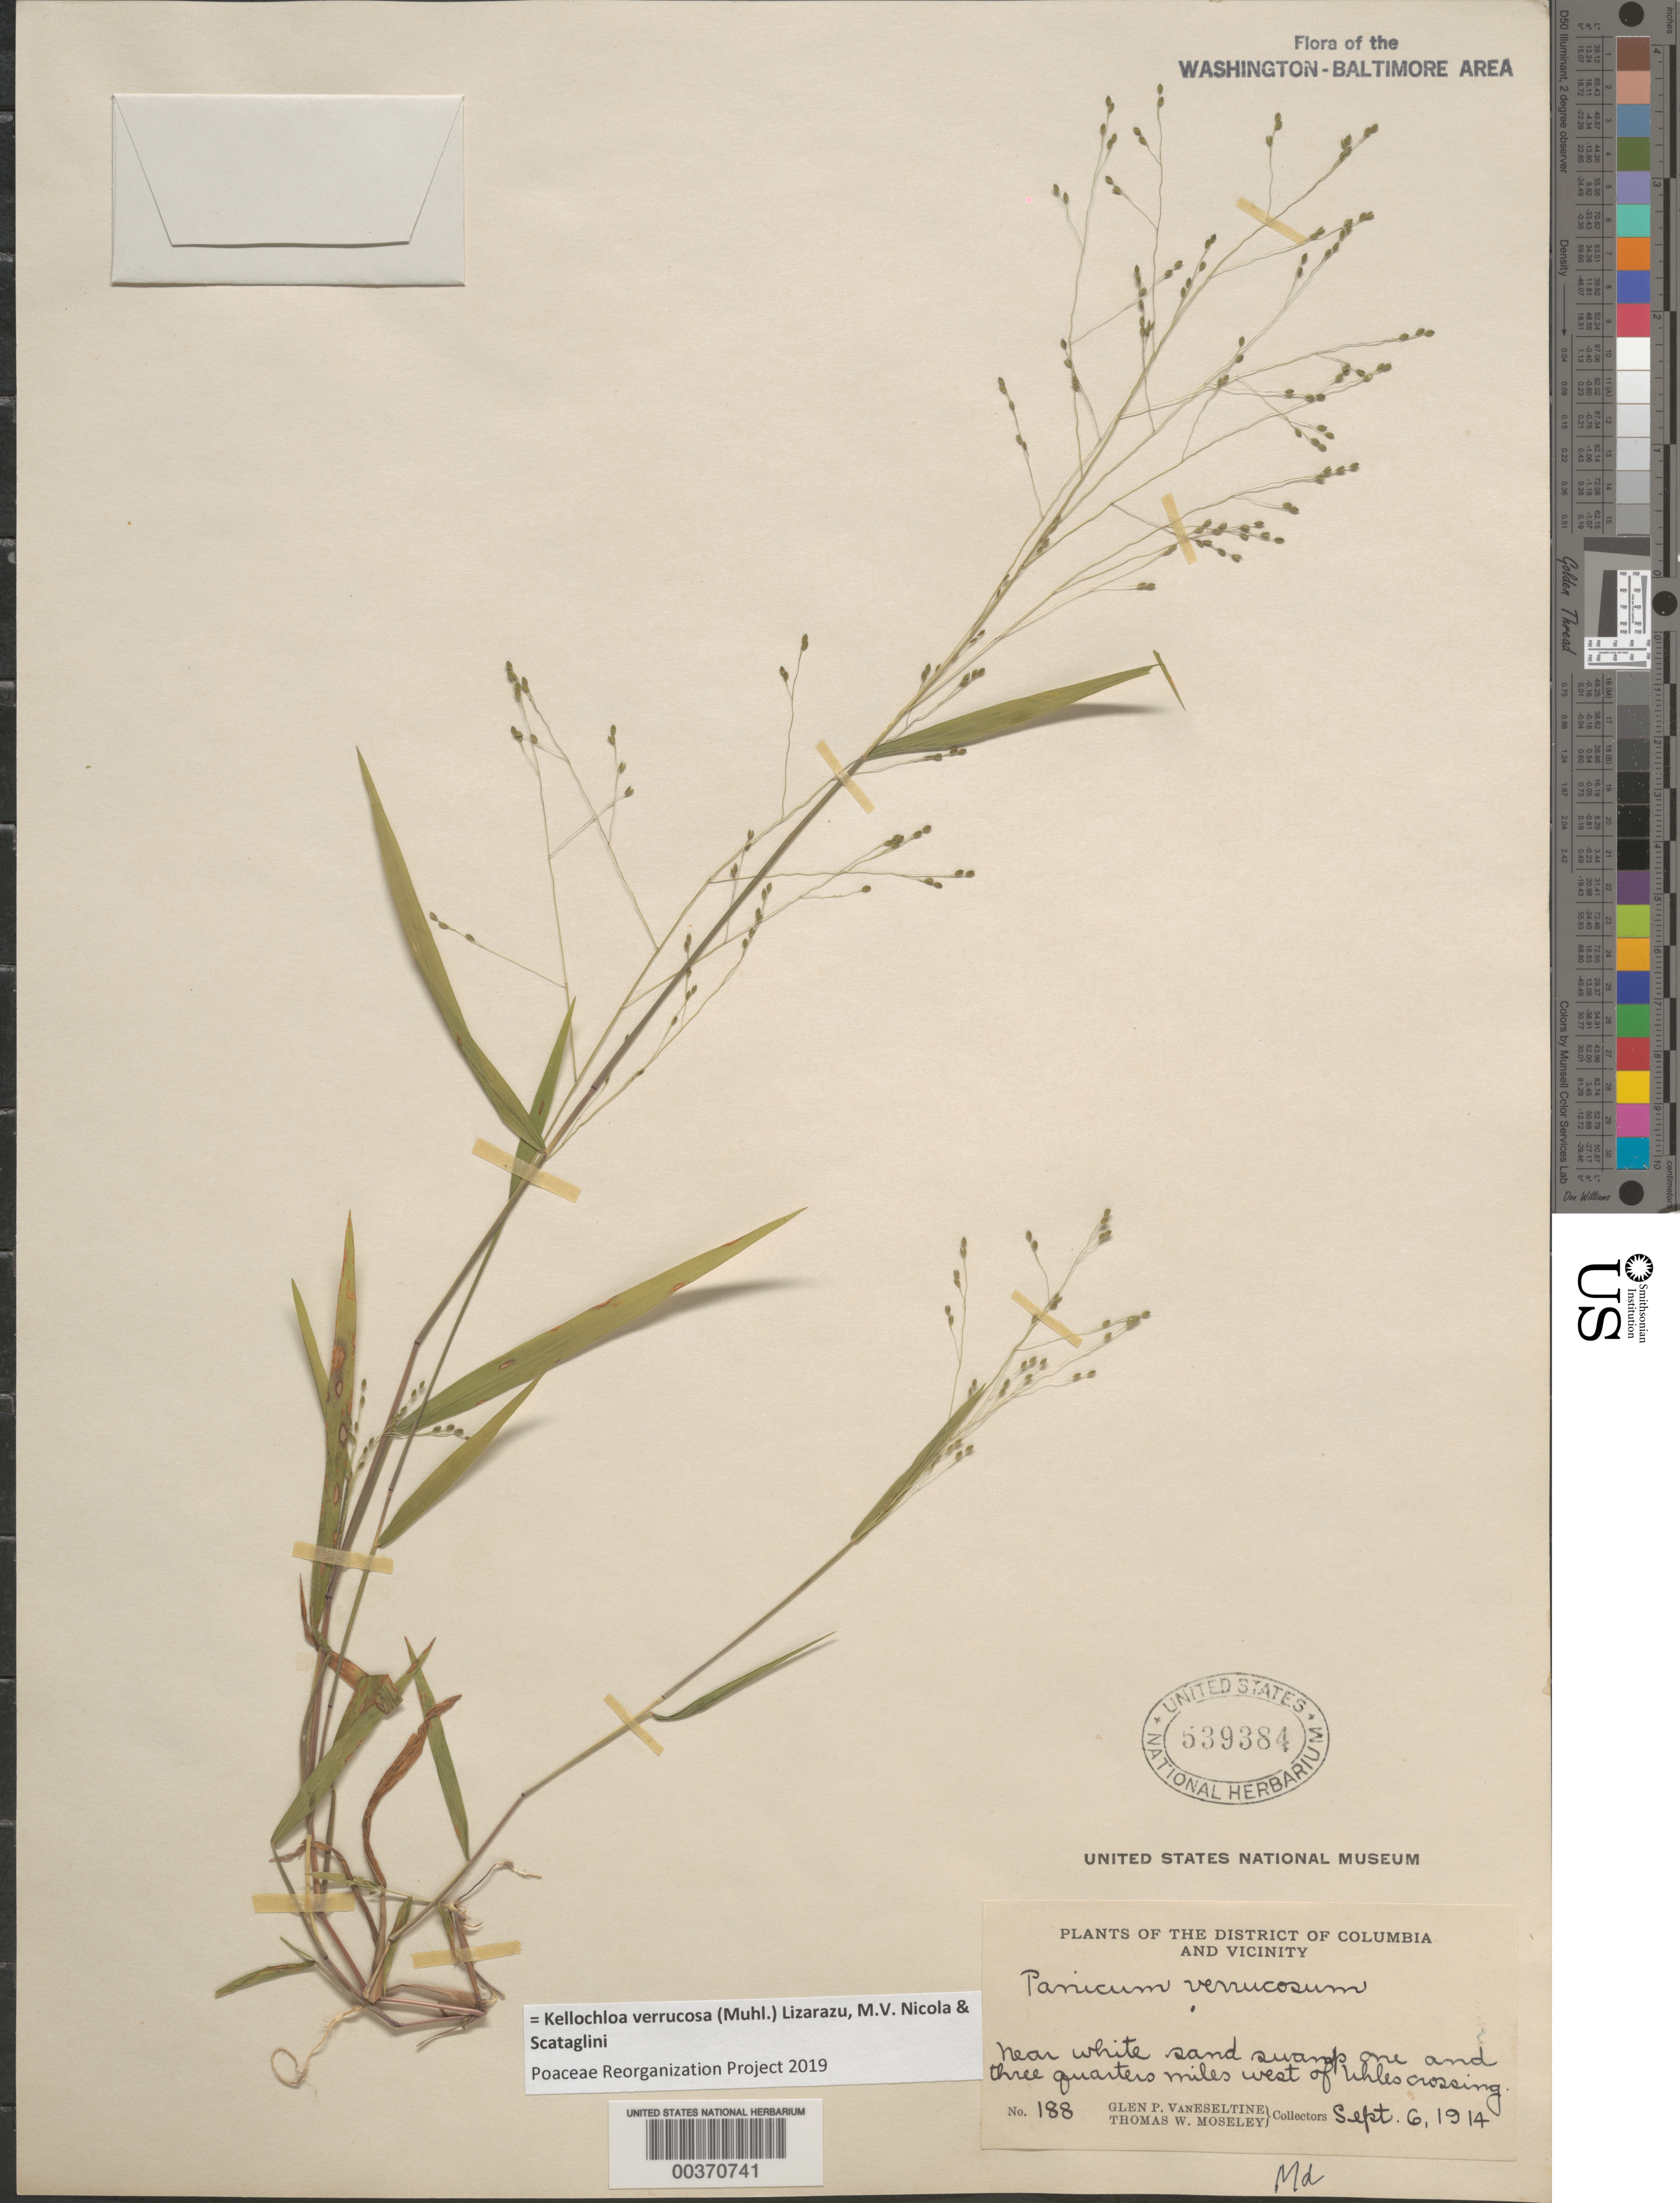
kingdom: Plantae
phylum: Tracheophyta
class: Liliopsida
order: Poales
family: Poaceae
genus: Panicum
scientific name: Panicum verrucosum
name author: Muhl.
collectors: G. P. Van Eseltine & T. Moseley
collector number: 188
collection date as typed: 06 Sep 1914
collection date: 1914-09-06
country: United States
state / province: Maryland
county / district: Montgomery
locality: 1 3/4 miles W of Uhles Crossing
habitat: Near white sand swamp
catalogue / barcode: US 539384